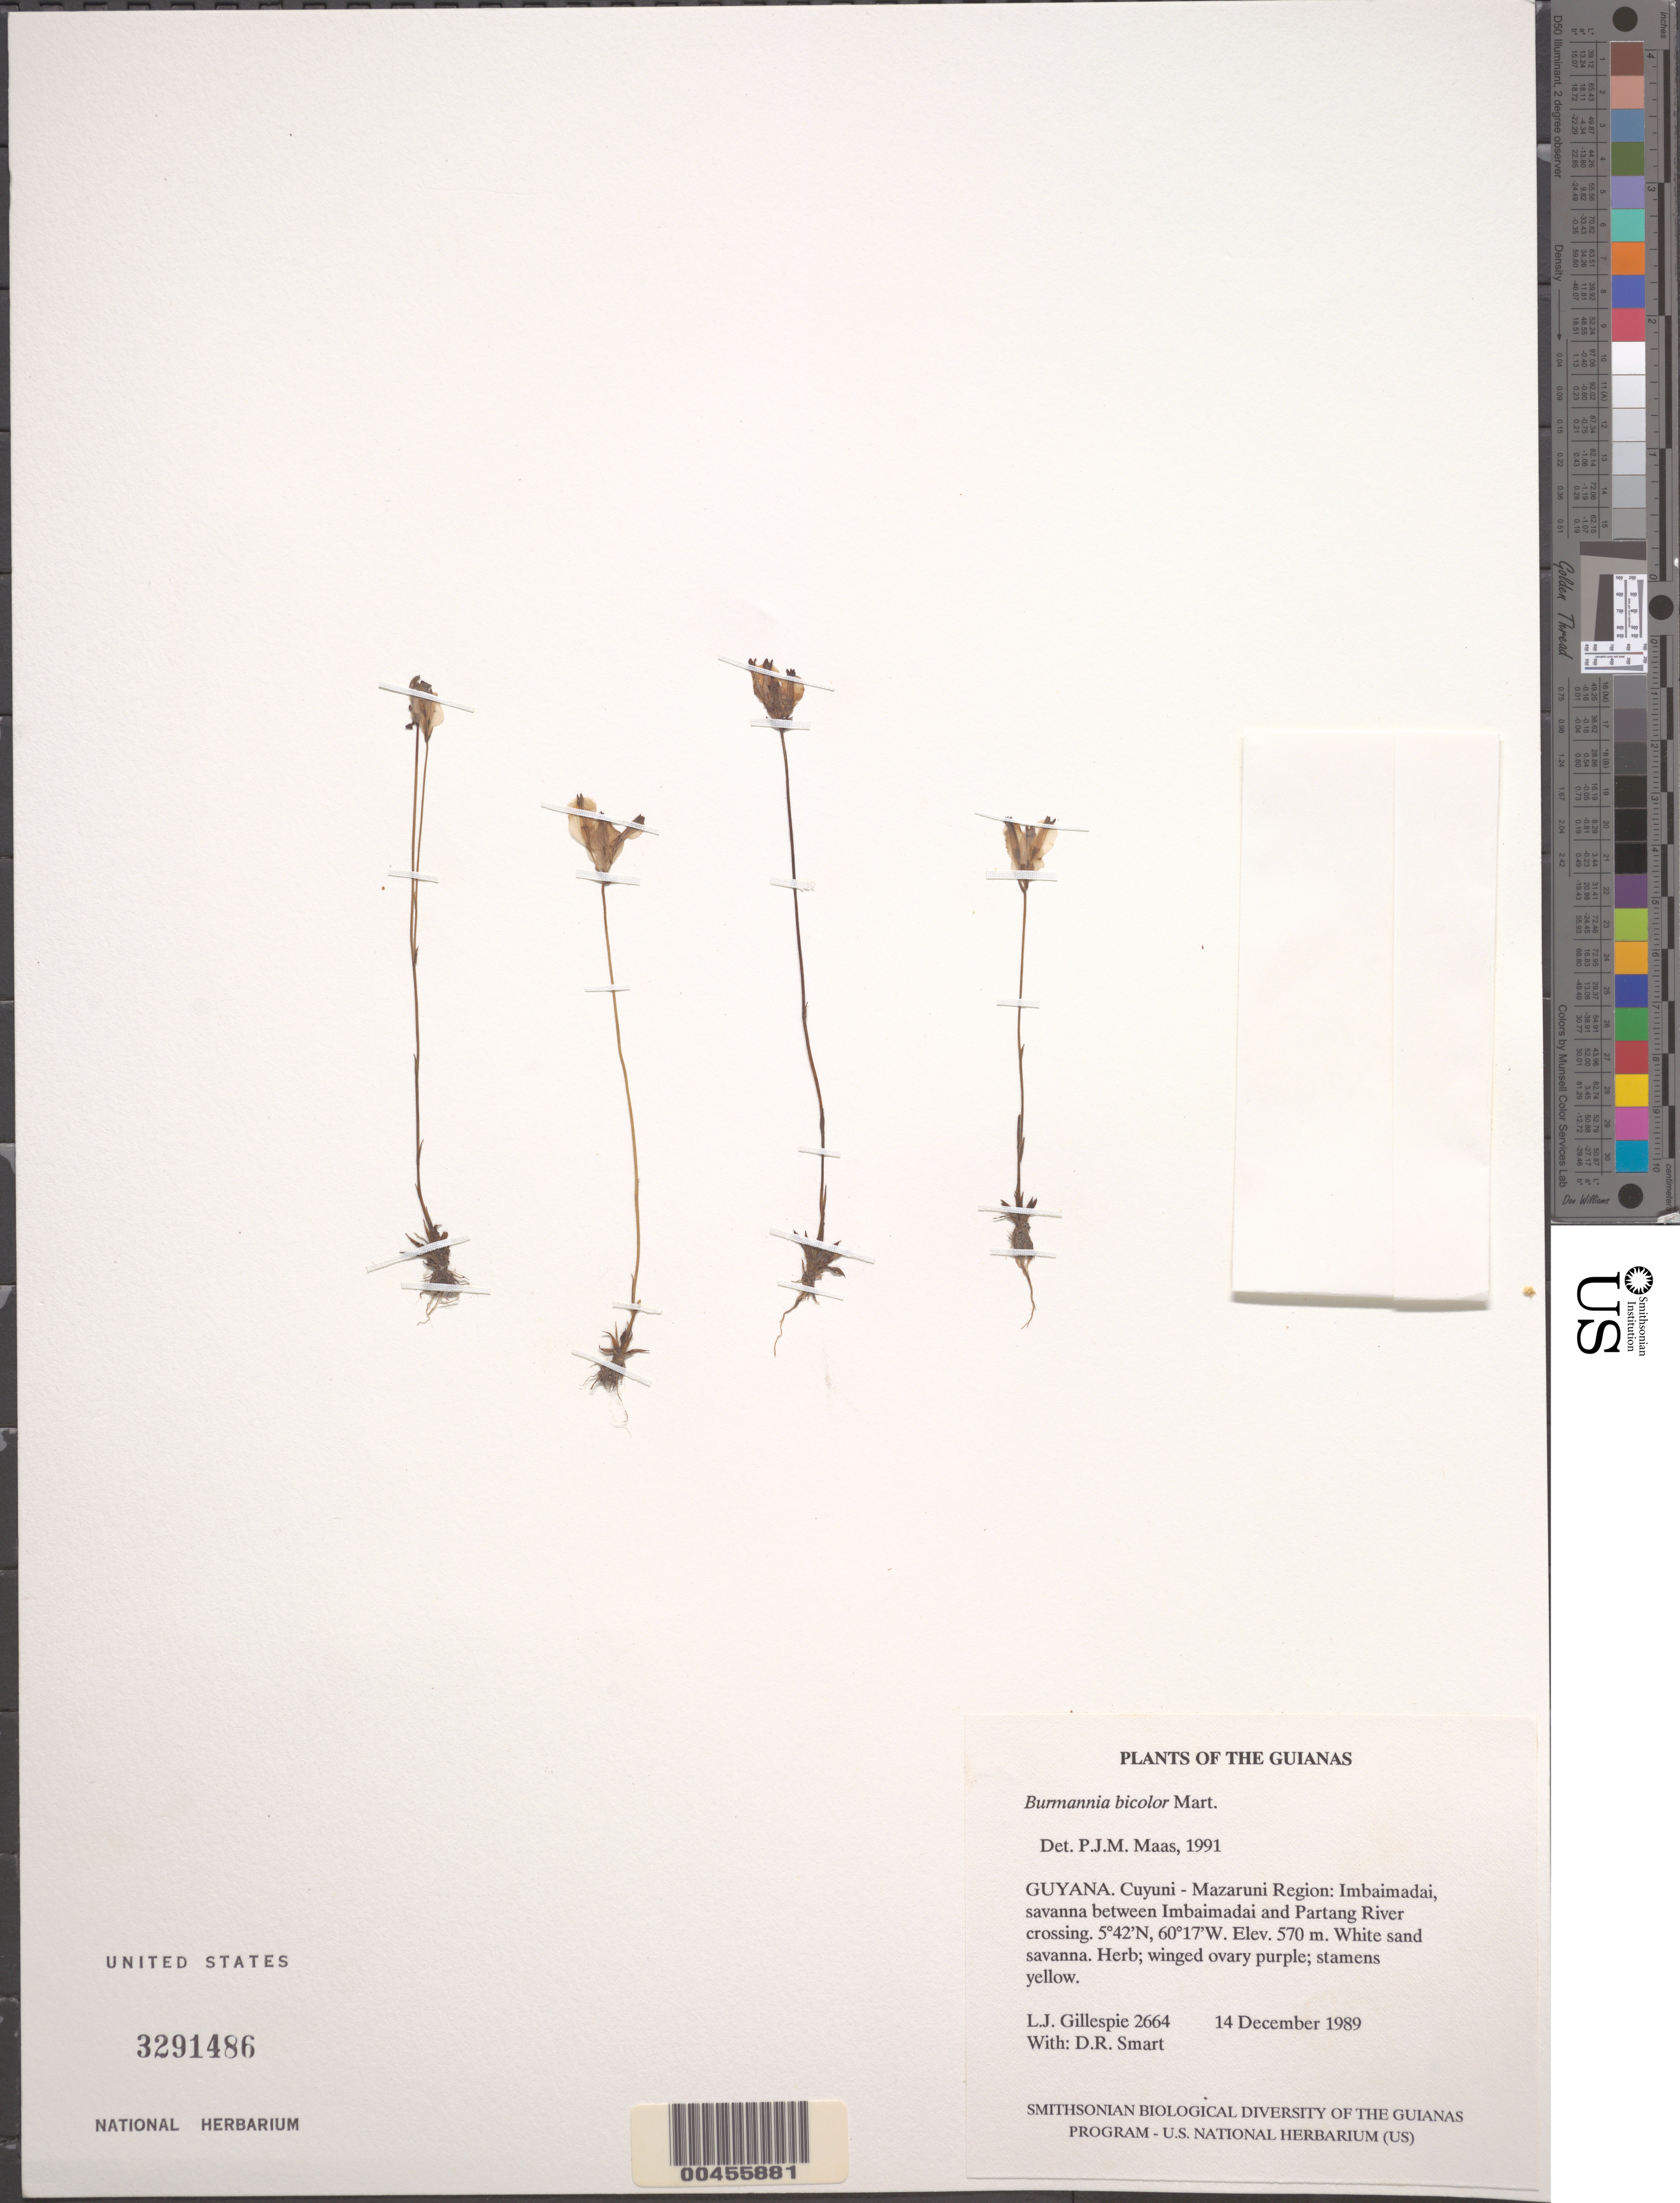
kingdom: Plantae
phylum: Tracheophyta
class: Liliopsida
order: Dioscoreales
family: Burmanniaceae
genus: Burmannia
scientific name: Burmannia bicolor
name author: Mart.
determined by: Maas, Paul J. M.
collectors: L. J. Gillespie & D. R. Smart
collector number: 2664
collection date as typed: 14 December 1989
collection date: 1989-12-14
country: Guyana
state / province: Cuyuni-Mazaruni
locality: Imbaimadai, between Imbaimadai and Partang River crossing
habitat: White sand savanna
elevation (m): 570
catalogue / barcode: US 3291486